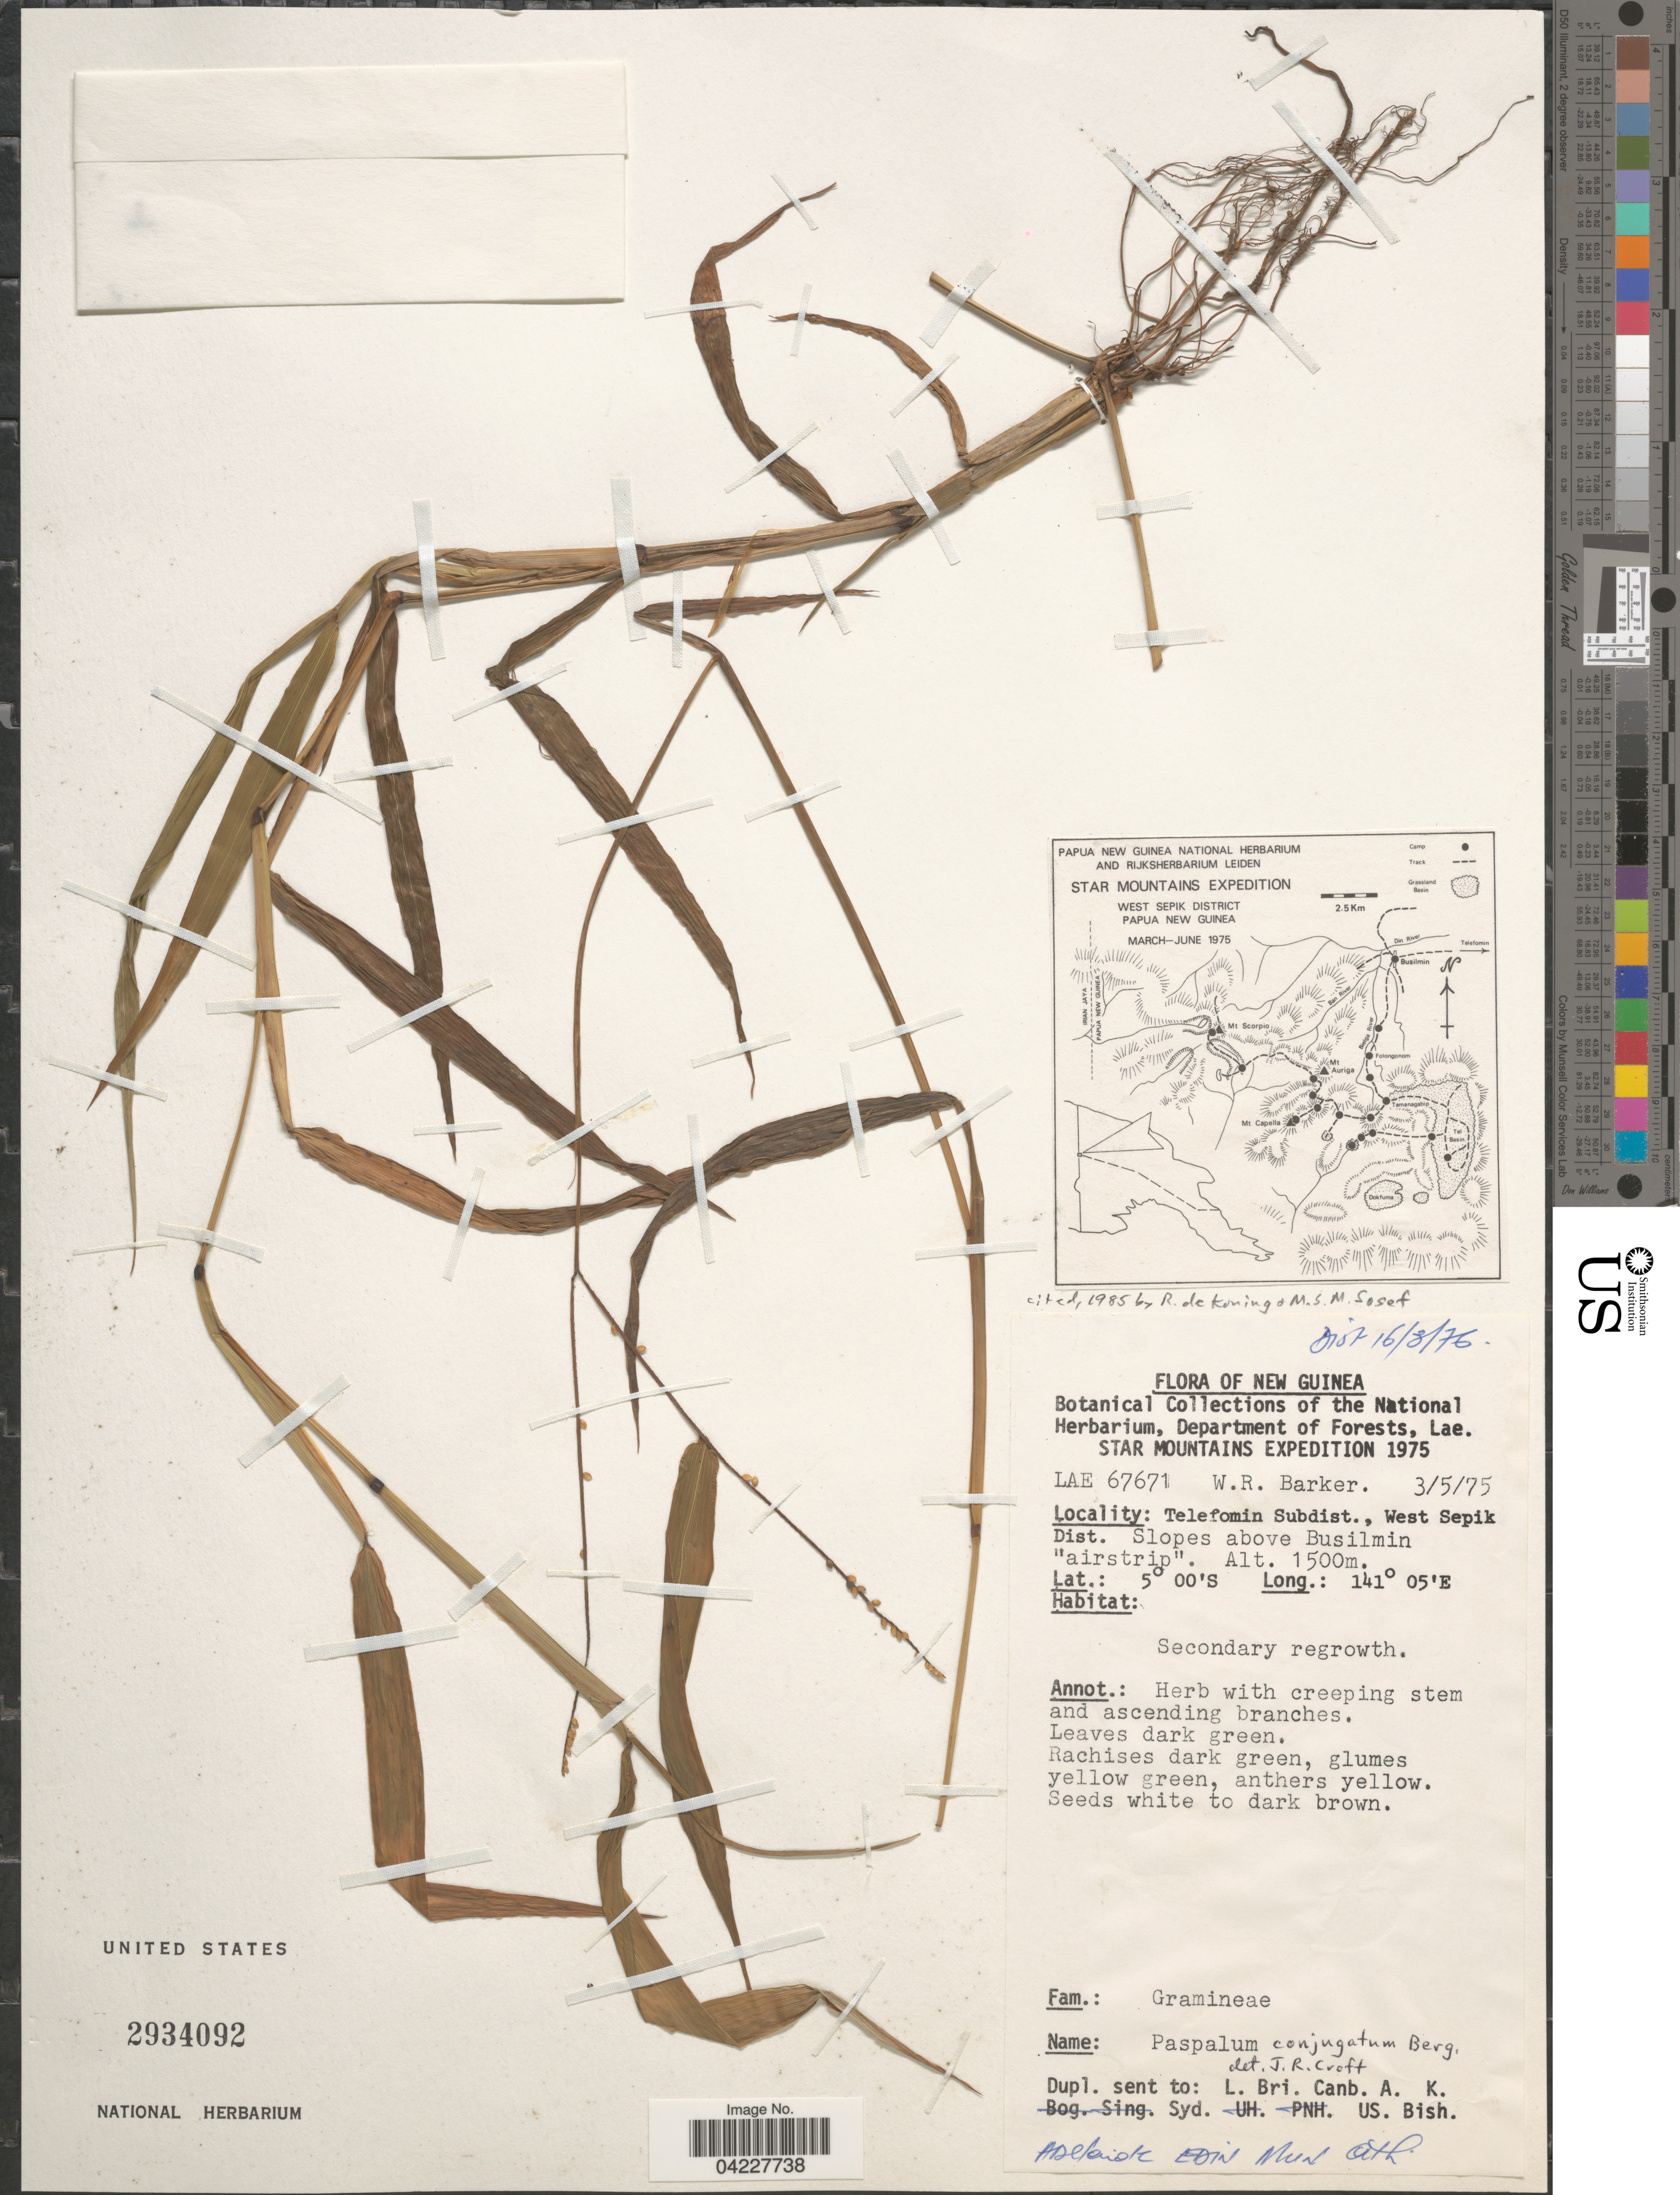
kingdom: Plantae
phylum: Tracheophyta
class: Liliopsida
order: Poales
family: Poaceae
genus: Paspalum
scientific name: Paspalum conjugatum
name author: P.J. Bergius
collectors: W. R. Barker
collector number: LAE 67671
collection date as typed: Transcribed d/m/y: 3/5/75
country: Papua New Guinea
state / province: Sandaun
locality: New Guinea. Star Mountains Expedition 1975. Telefomin Subdist., West Sepik Dist. Slopes above Busilmin "airstrip".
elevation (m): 1500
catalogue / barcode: US 2934092